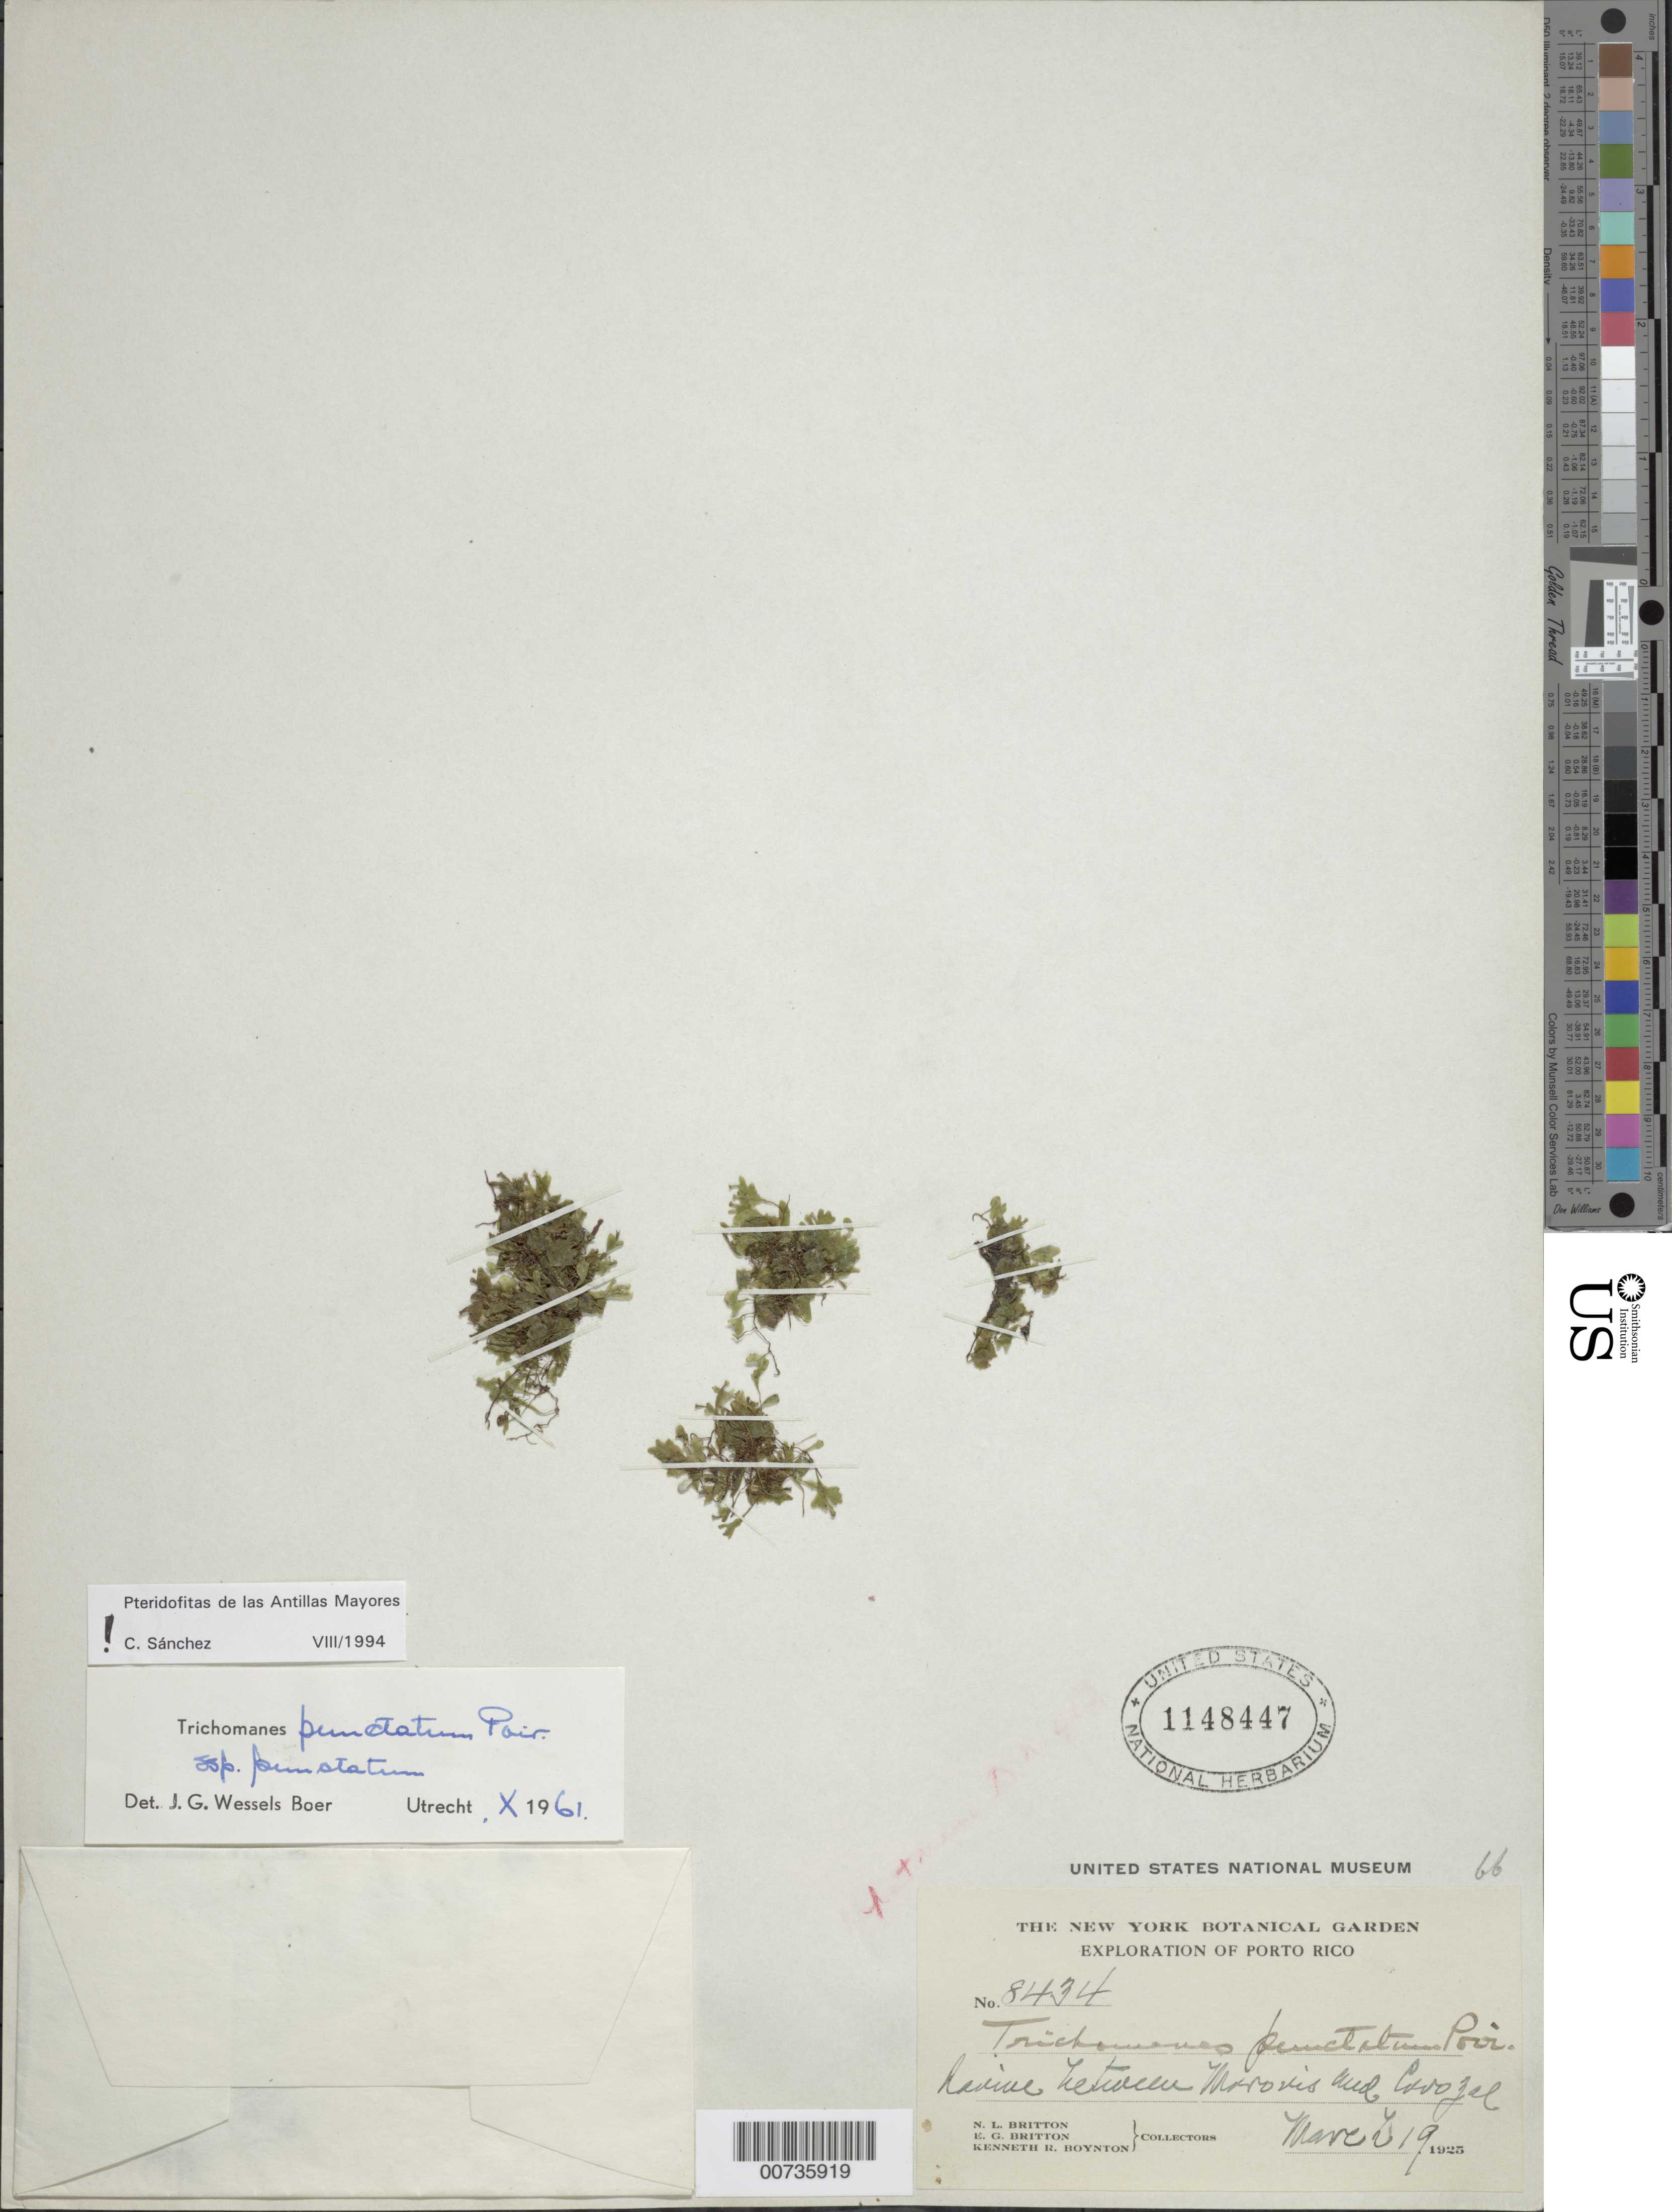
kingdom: Plantae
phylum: Tracheophyta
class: Polypodiopsida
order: Hymenophyllales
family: Hymenophyllaceae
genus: Didymoglossum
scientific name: Didymoglossum punctatum subsp. punctatum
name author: (Poir.) Desv.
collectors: N. Britton, E. G. Britton & K. Boynton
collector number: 8434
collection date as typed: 19 Mar 1925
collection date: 1925-03-19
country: Puerto Rico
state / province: Morovis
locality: Morovis and Corozal, ravine between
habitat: Ravine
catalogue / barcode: US 1148447